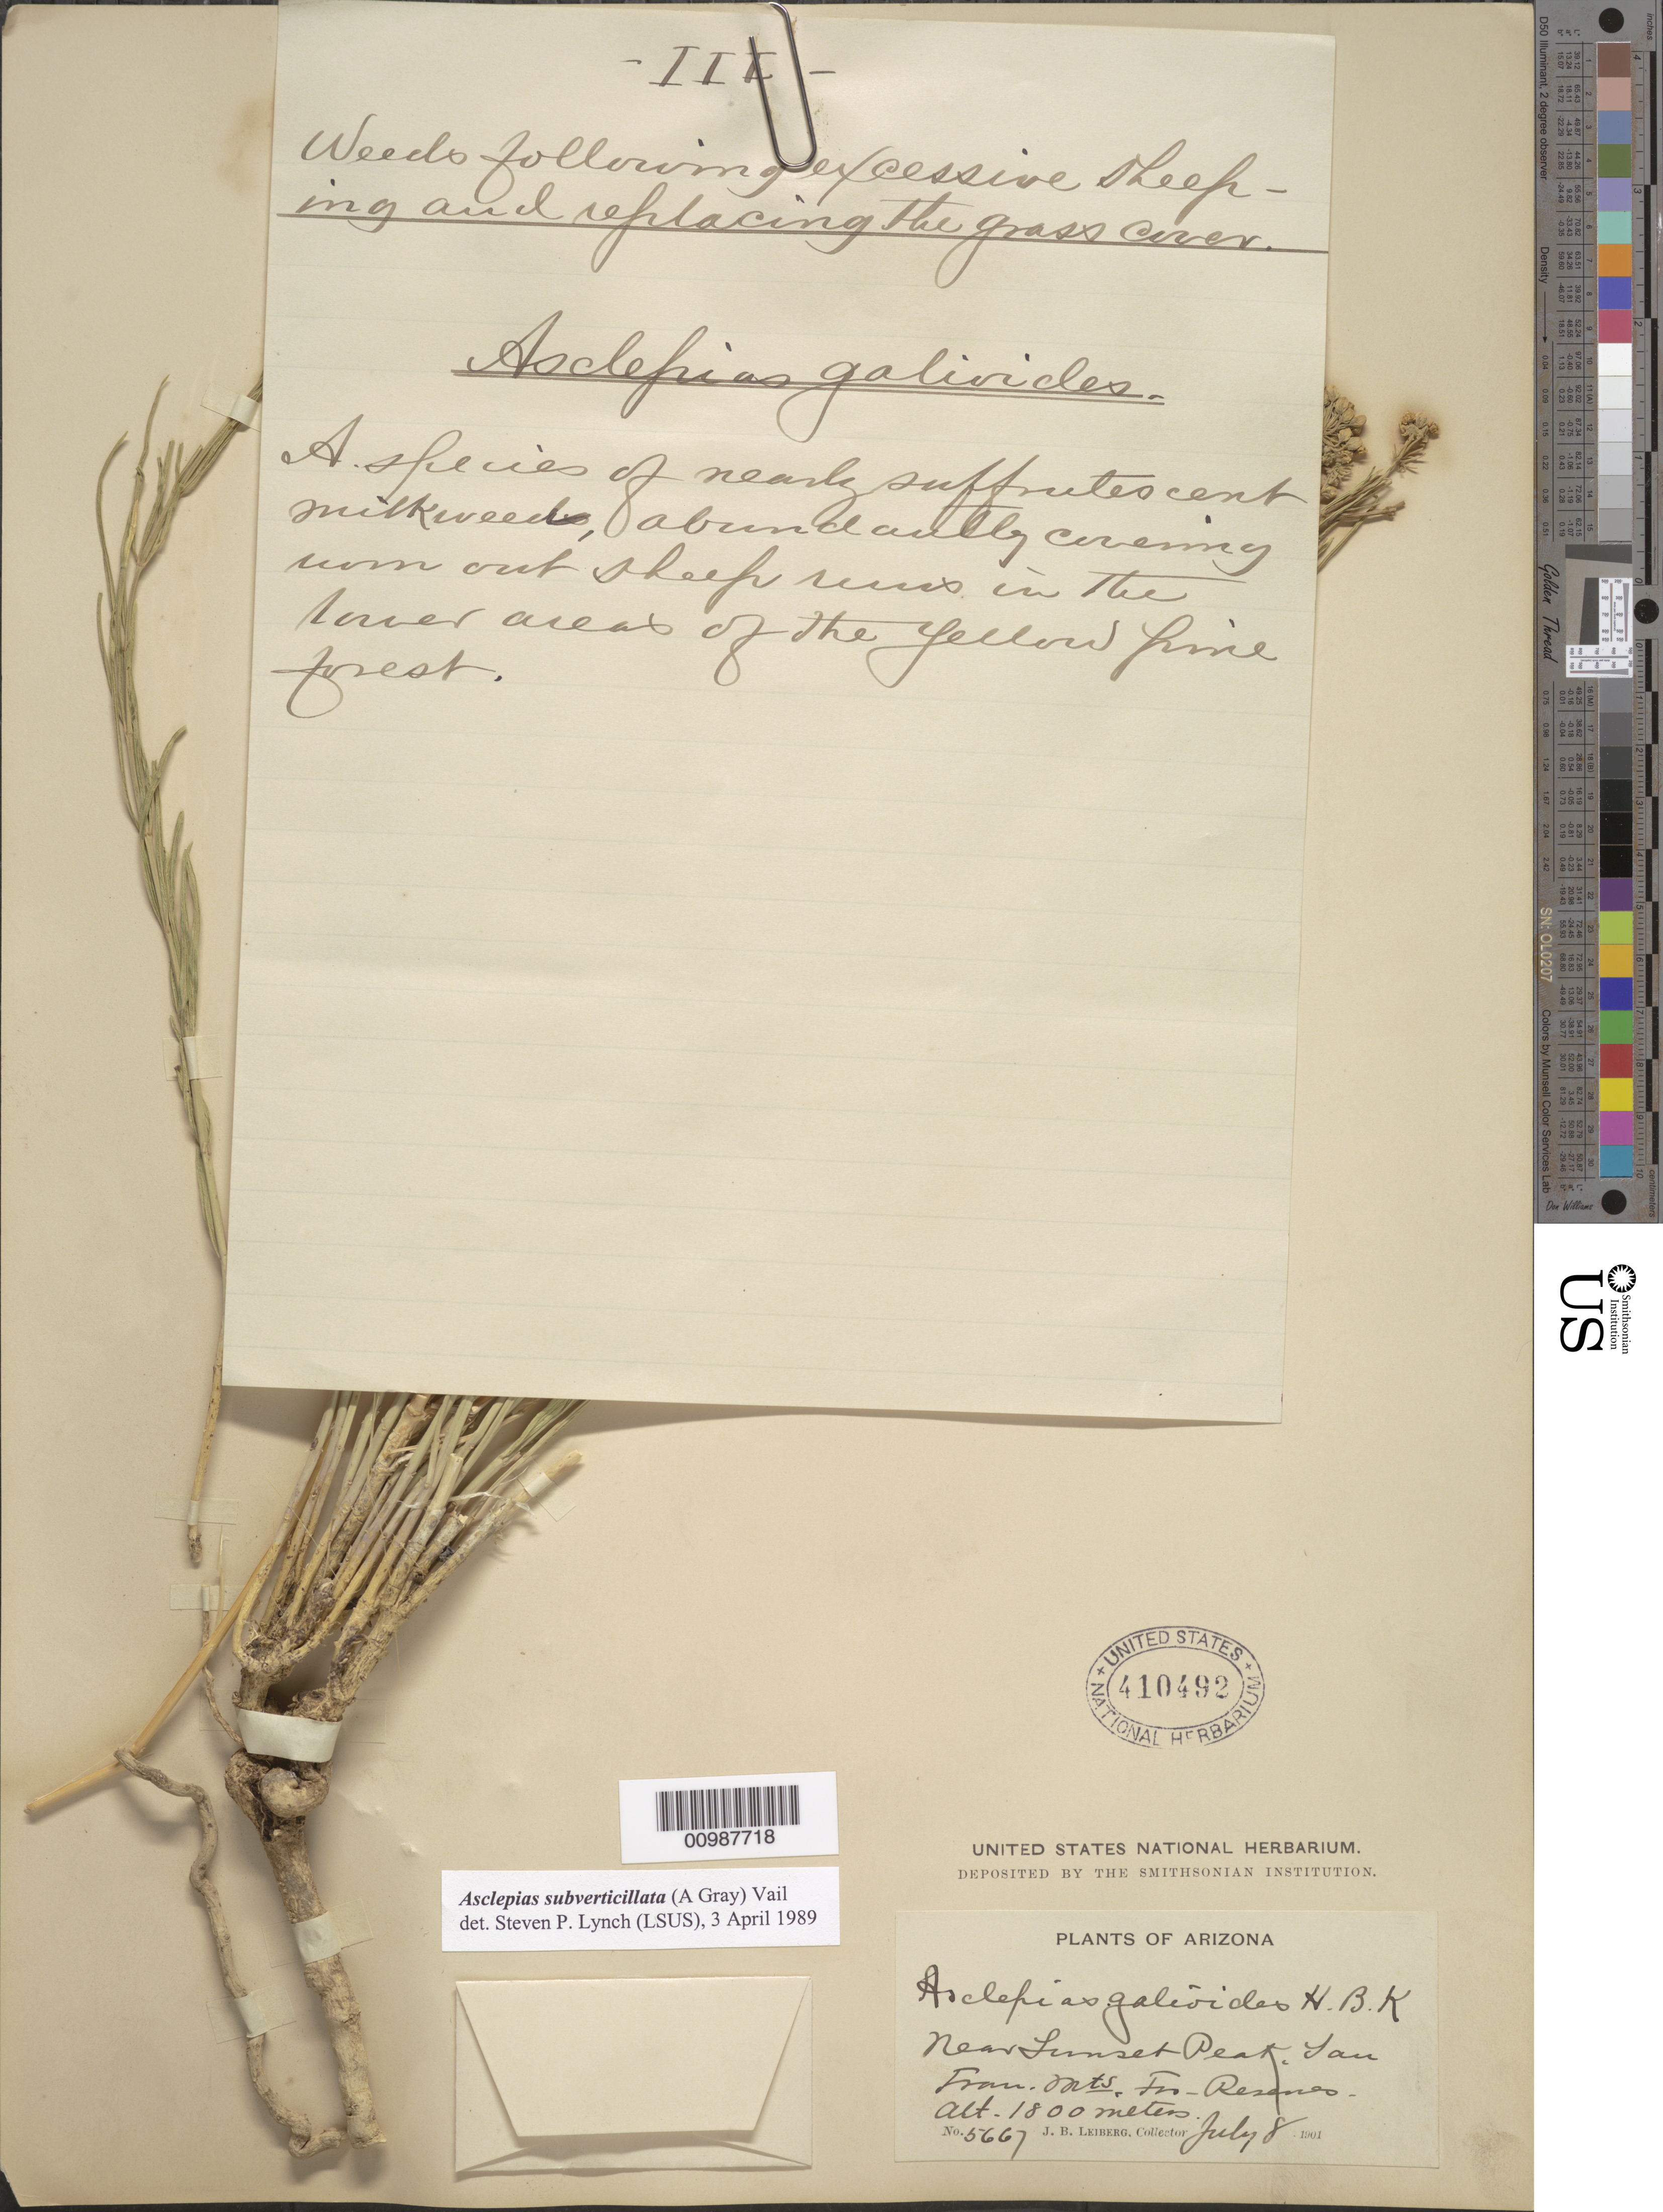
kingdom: Plantae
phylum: Tracheophyta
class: Magnoliopsida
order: Gentianales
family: Apocynaceae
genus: Asclepias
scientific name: Asclepias subverticillata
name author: (A. Gray) Vail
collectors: J. Leiberg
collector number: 5667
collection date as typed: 08 Jul 1901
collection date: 1901-07-08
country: United States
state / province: Arizona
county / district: Greenlee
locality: Near Sunset Peak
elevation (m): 1800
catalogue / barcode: US 410492